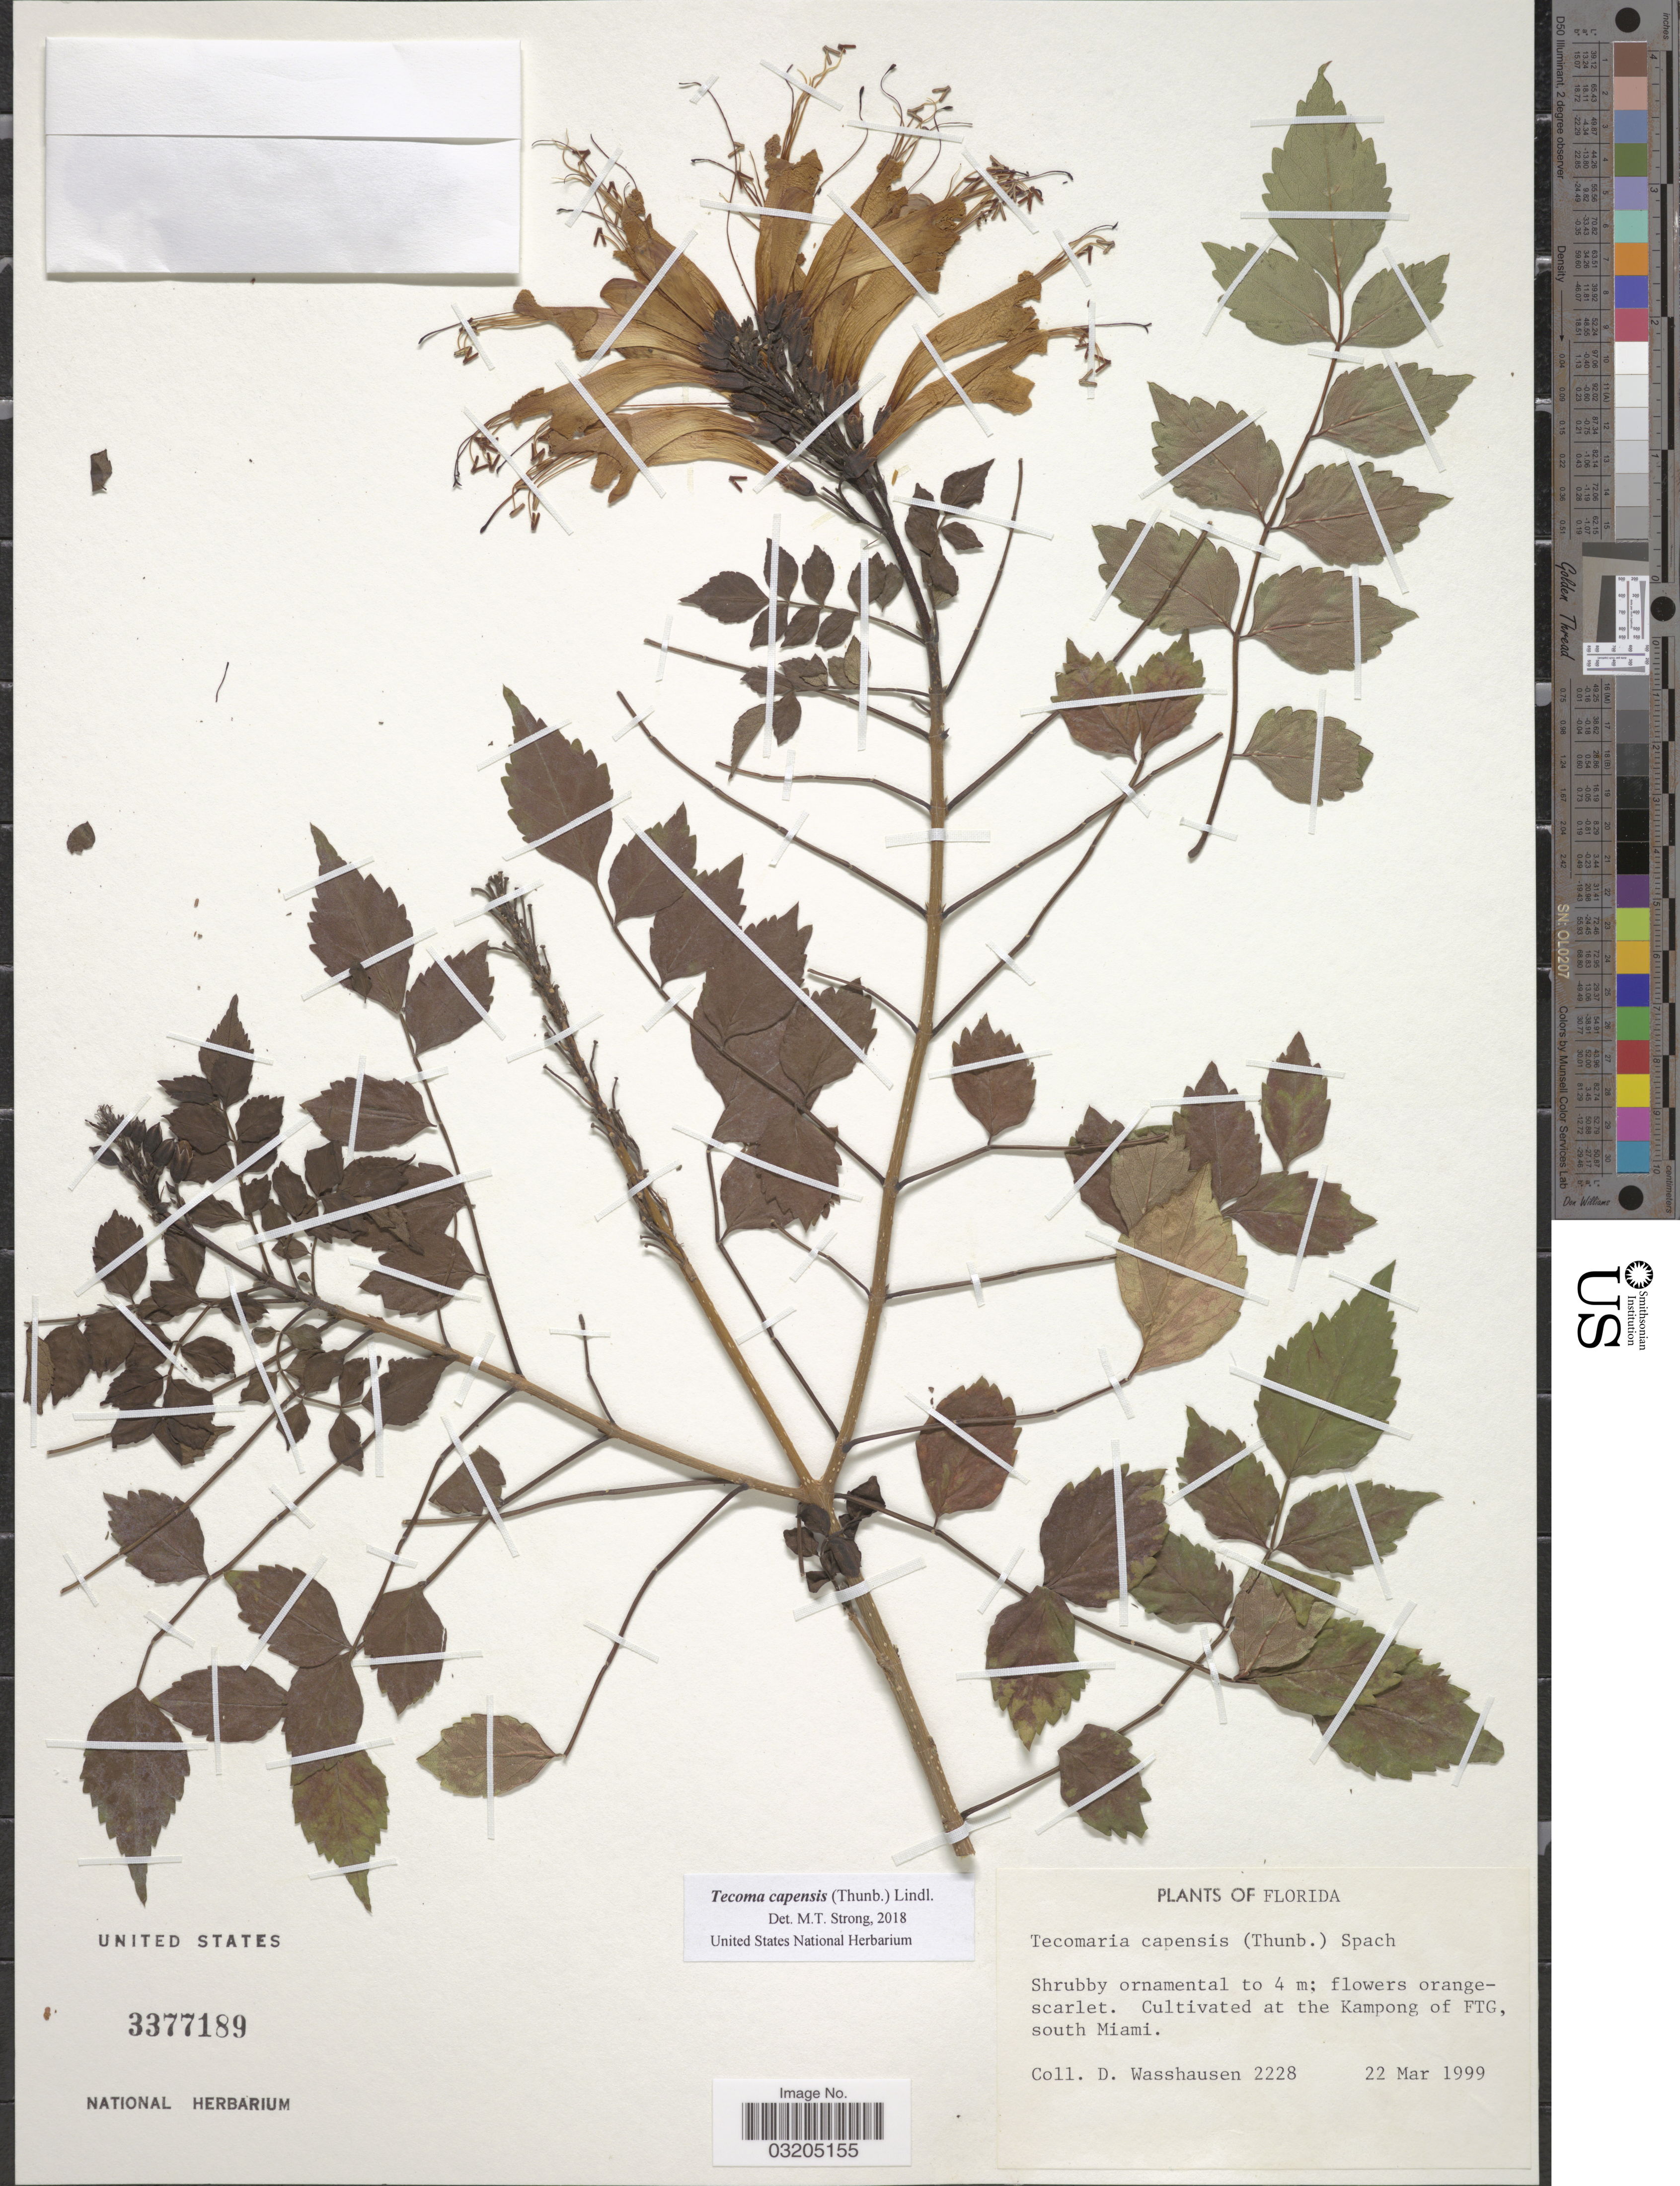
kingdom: Plantae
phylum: Tracheophyta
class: Magnoliopsida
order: Lamiales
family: Bignoniaceae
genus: Tecoma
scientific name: Tecoma capensis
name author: (Thunb.) Lindl.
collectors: D. C. Wasshausen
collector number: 2228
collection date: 1999-03-22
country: United States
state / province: Florida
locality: Cultivated at the Kampong of FTG, south Miami.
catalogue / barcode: US 3377189